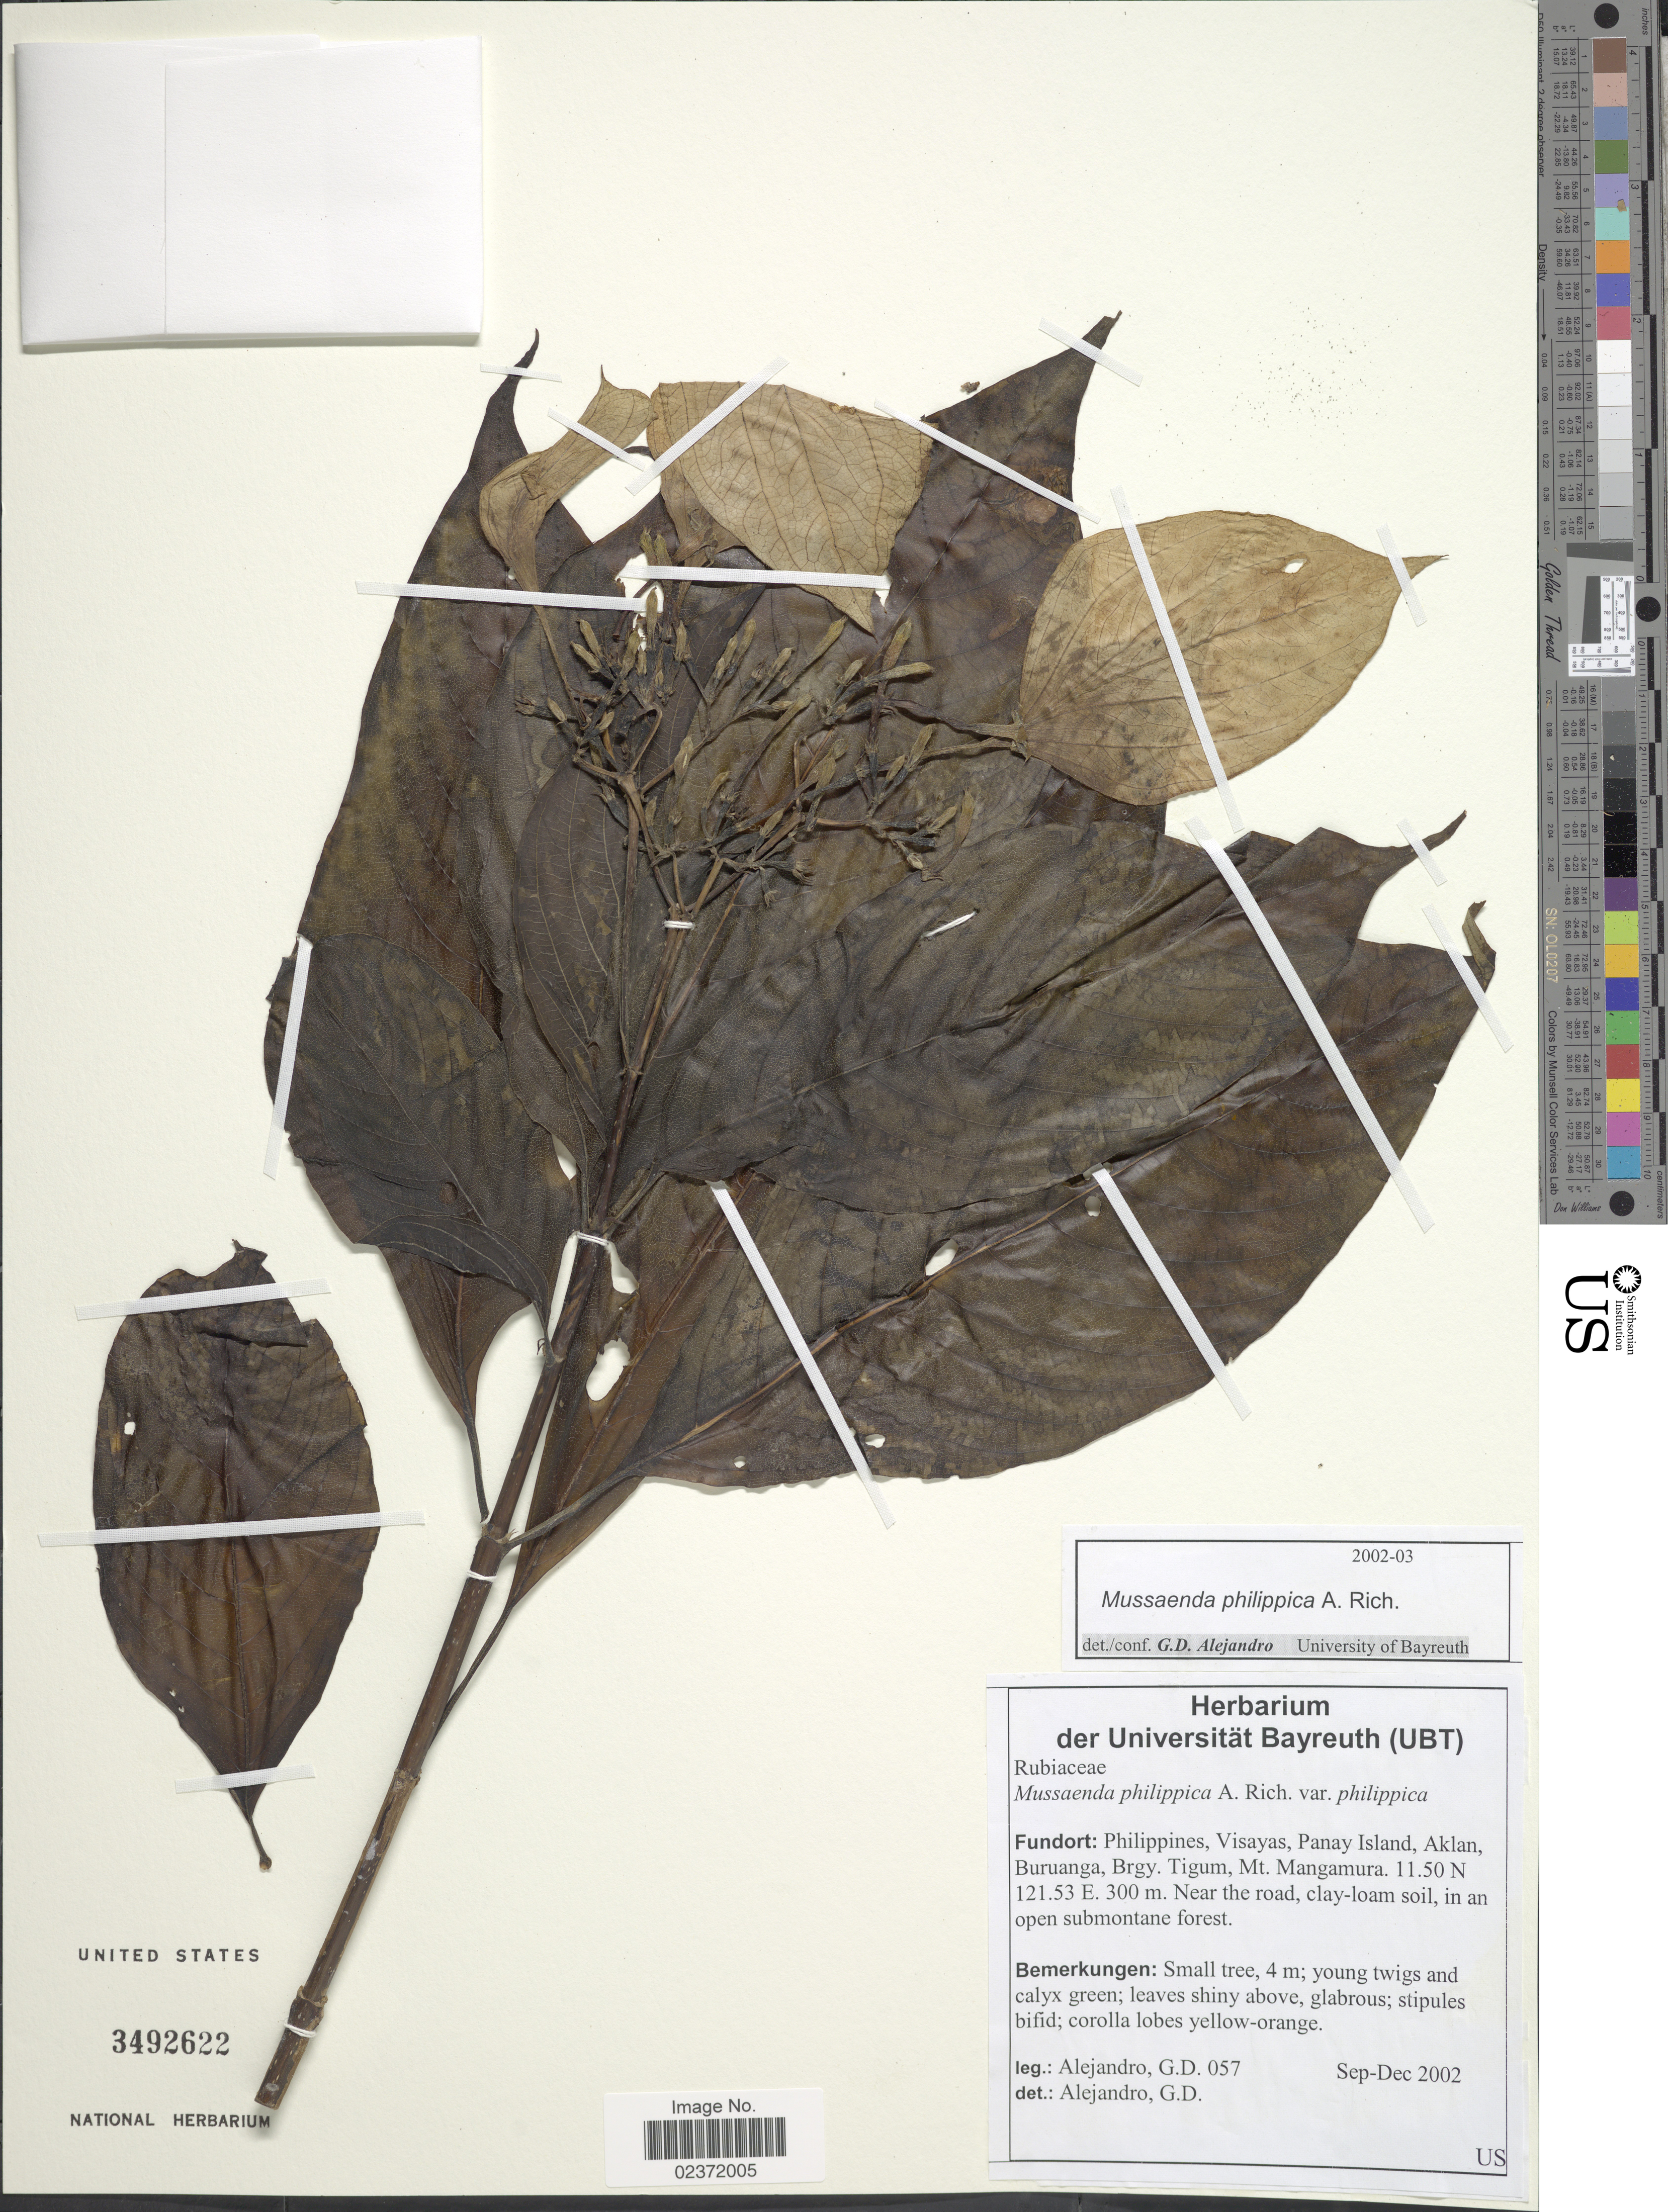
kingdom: Plantae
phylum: Tracheophyta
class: Magnoliopsida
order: Gentianales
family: Rubiaceae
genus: Mussaenda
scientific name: Mussaenda philippica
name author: A. Rich.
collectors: G. J. D. Alejandro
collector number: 057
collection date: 2002-09/2002-12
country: Philippines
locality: Visayas, Panay Island, Aklan, Buruanga, Brgy, Tigum, Mt. Mangamura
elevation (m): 300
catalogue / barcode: US 3492622